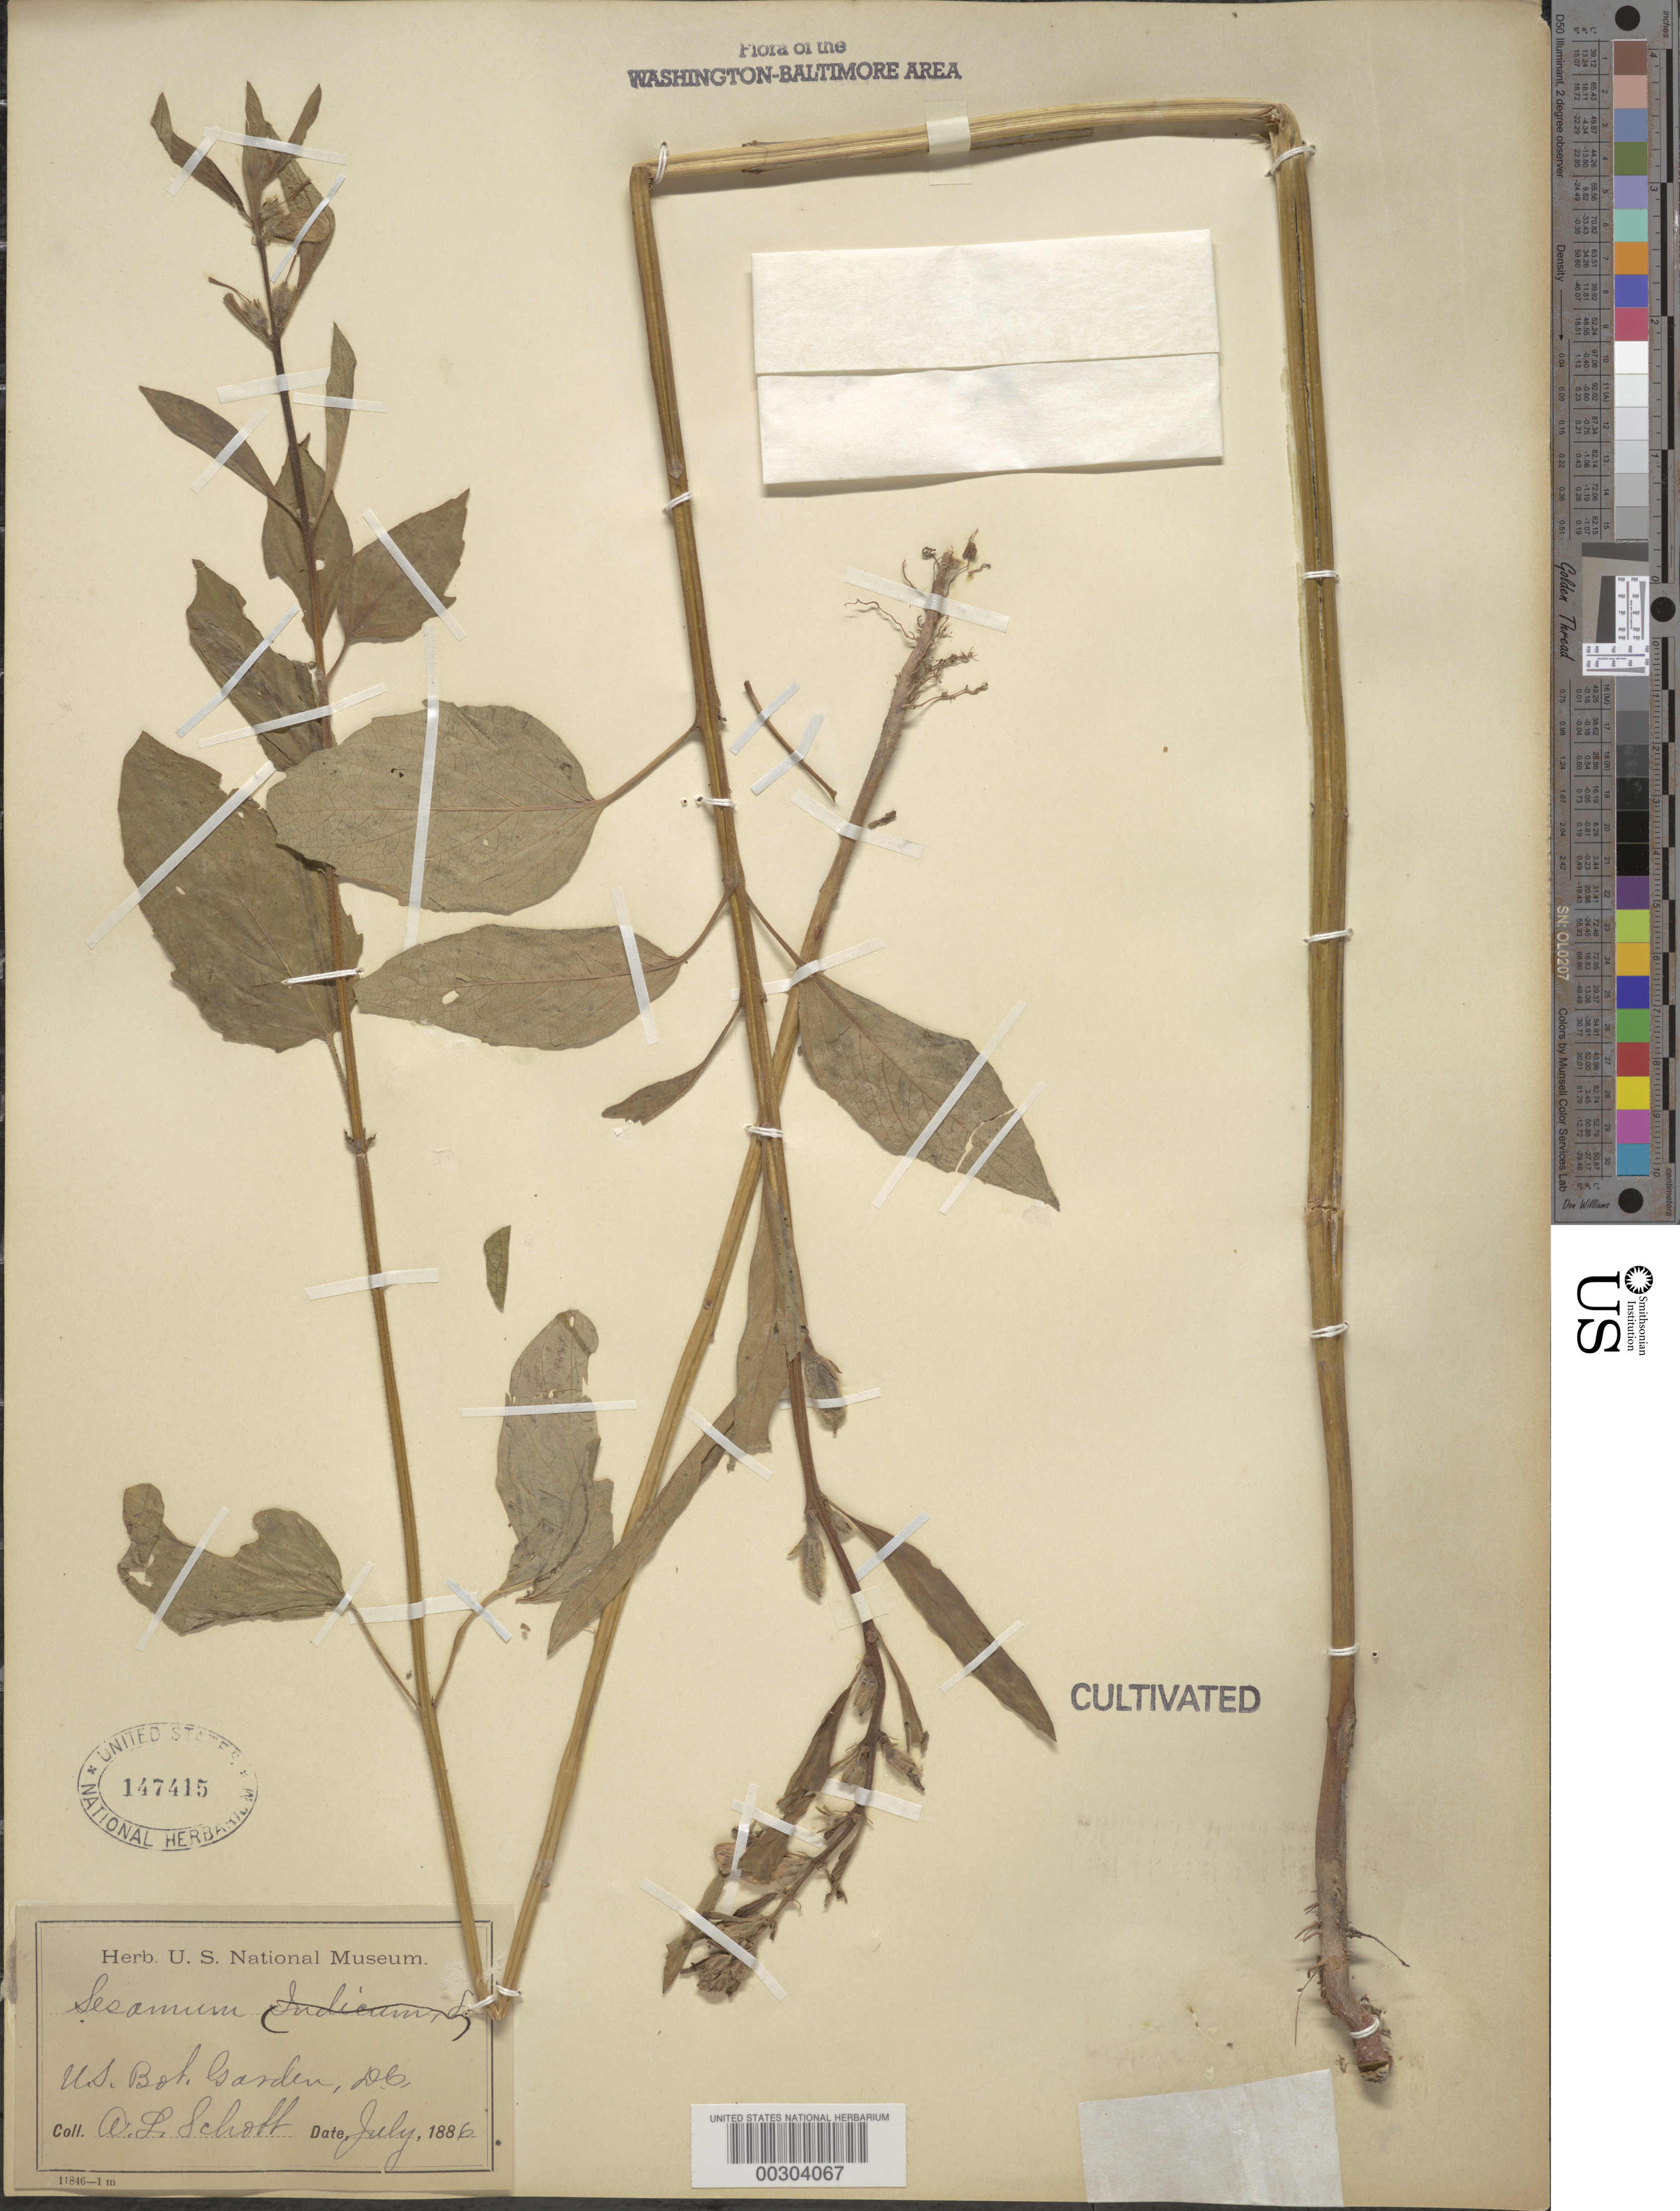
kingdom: Plantae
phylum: Tracheophyta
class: Magnoliopsida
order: Lamiales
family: Pedaliaceae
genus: Sesamum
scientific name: Sesamum sp.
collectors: A. L. Schott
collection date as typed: Jul 1886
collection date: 1886-07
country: United States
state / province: District of Columbia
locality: Botanical Gardens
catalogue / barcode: US 147415